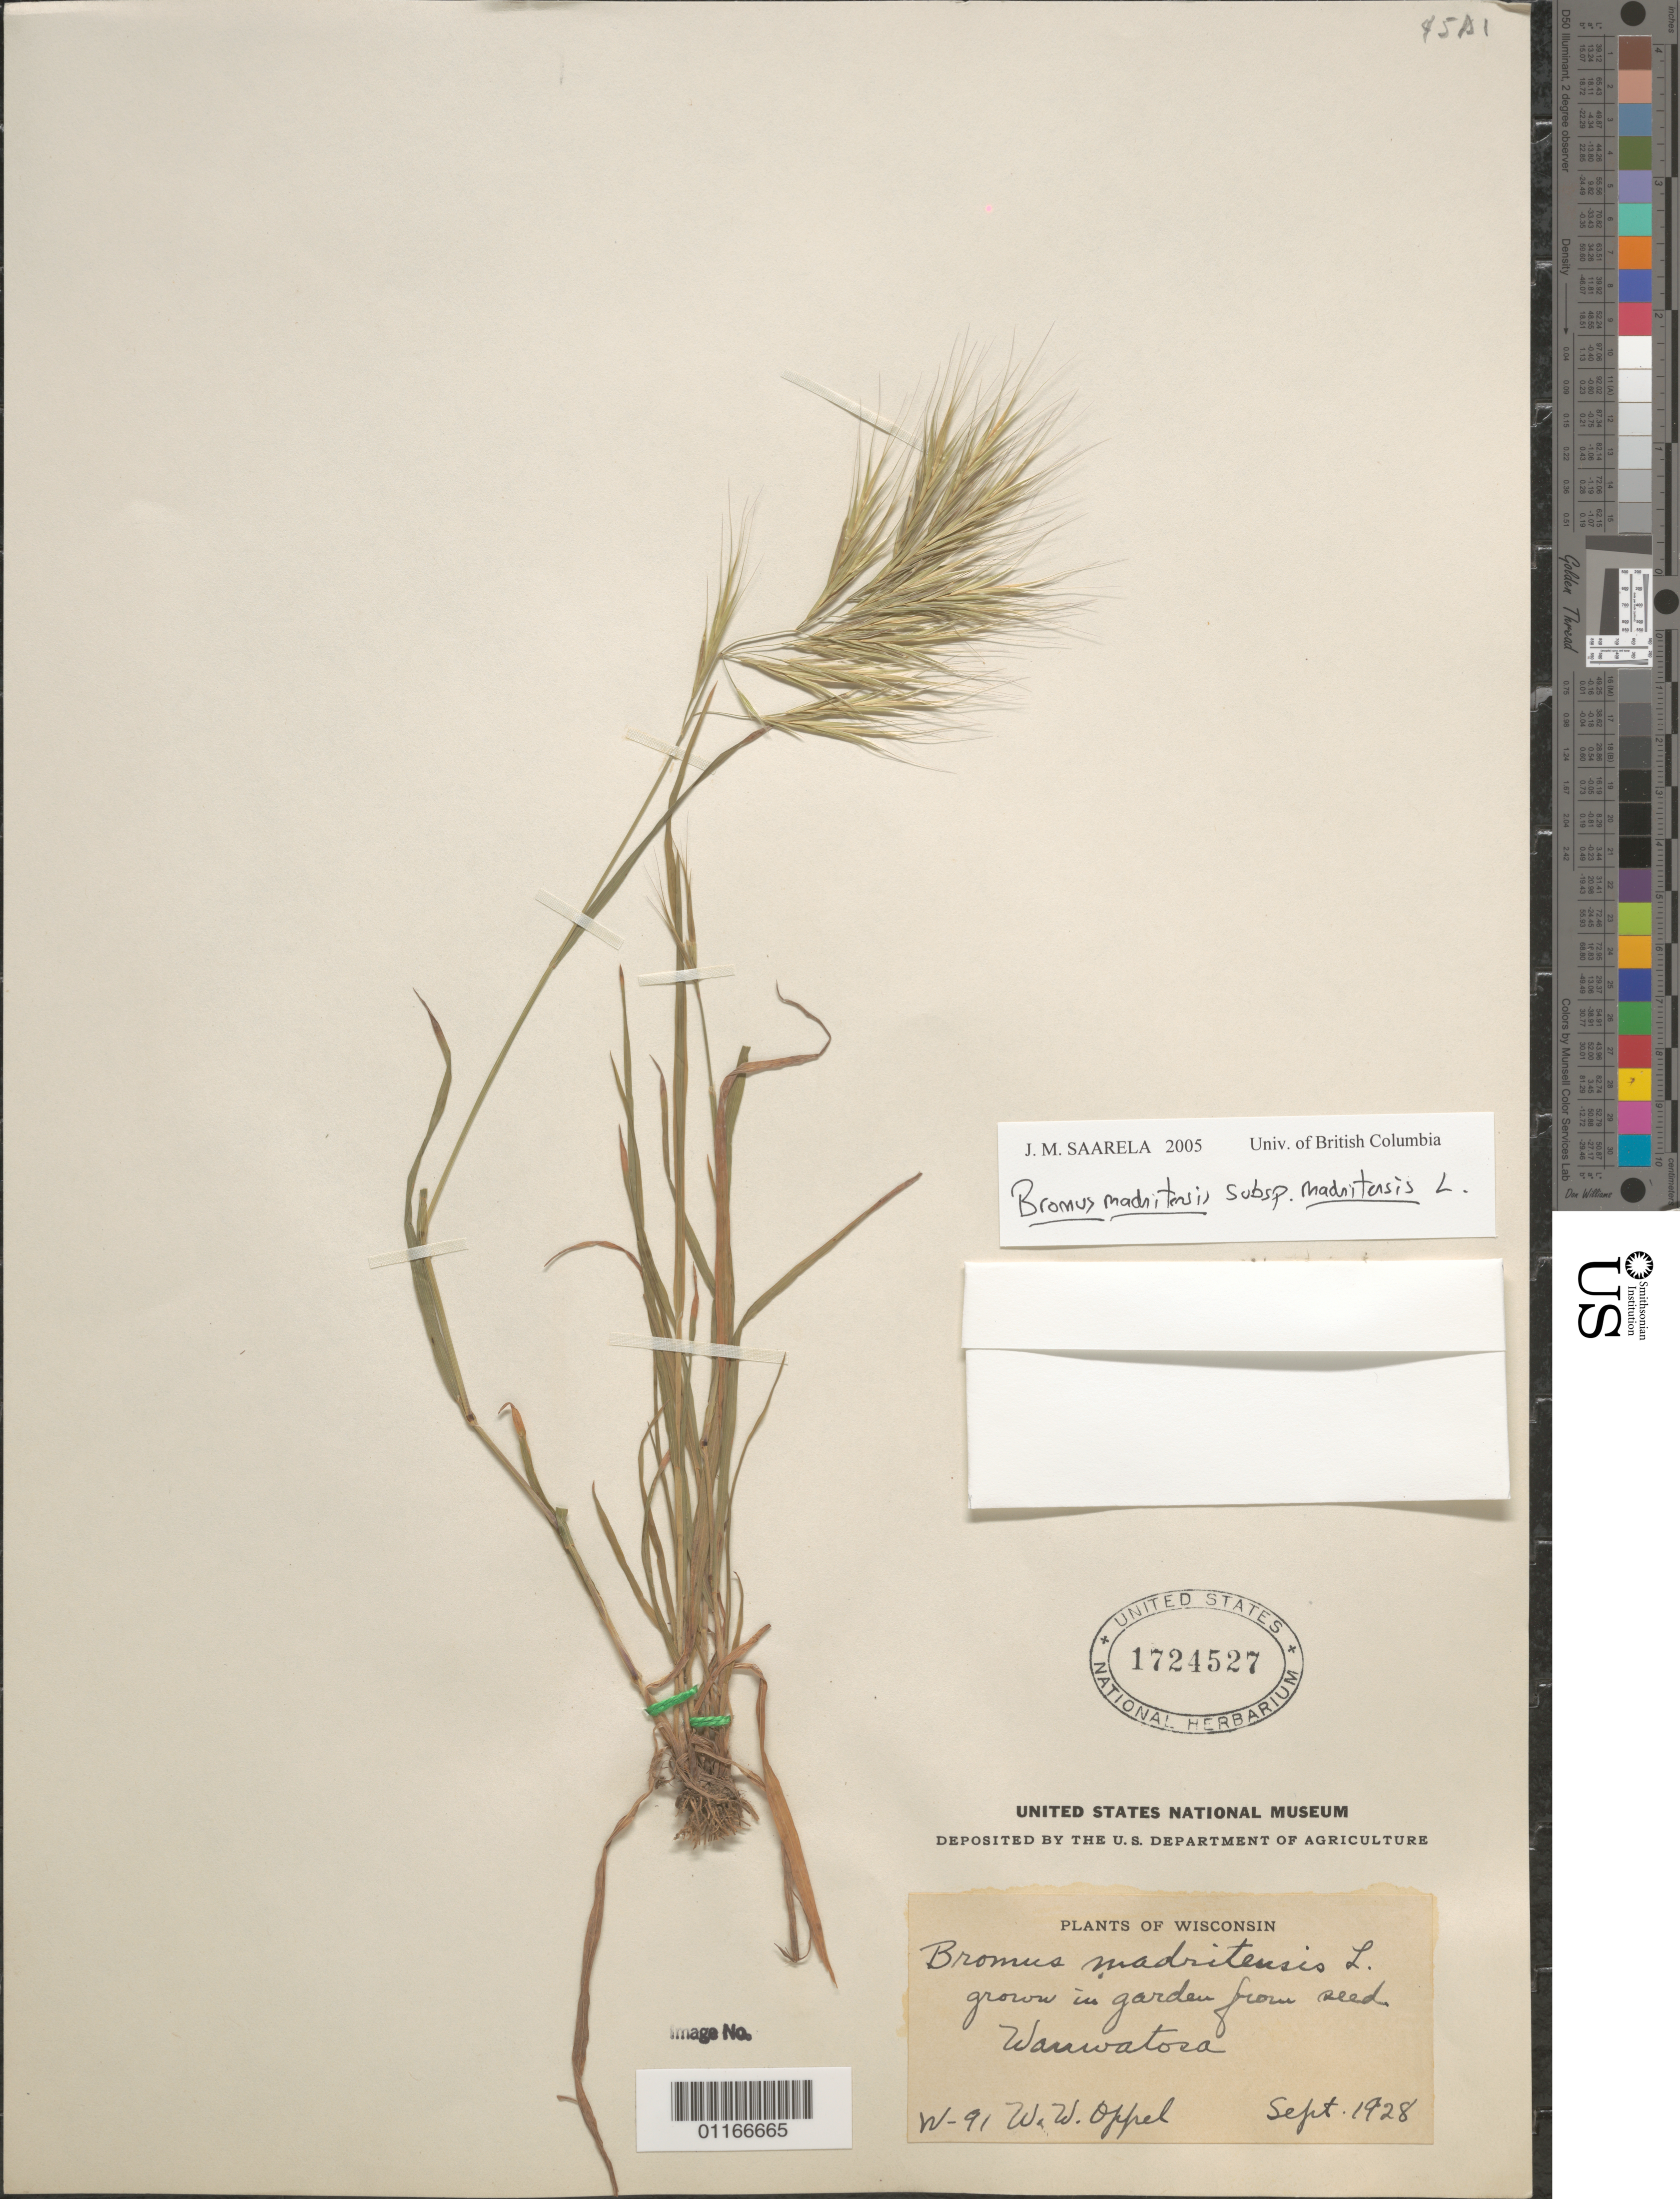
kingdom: Plantae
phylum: Tracheophyta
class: Liliopsida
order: Poales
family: Poaceae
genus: Bromus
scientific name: Bromus madritensis subsp. madritensis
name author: L. f.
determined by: Saarela, J. M., (CAN), Canadian Museum of Nature (CANADA)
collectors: W. Ophel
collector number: W-91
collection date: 1928-09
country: United States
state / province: Wisconsin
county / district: Milwaukee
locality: Grown in garden from seed, Wauwatoea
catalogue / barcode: US 1724527